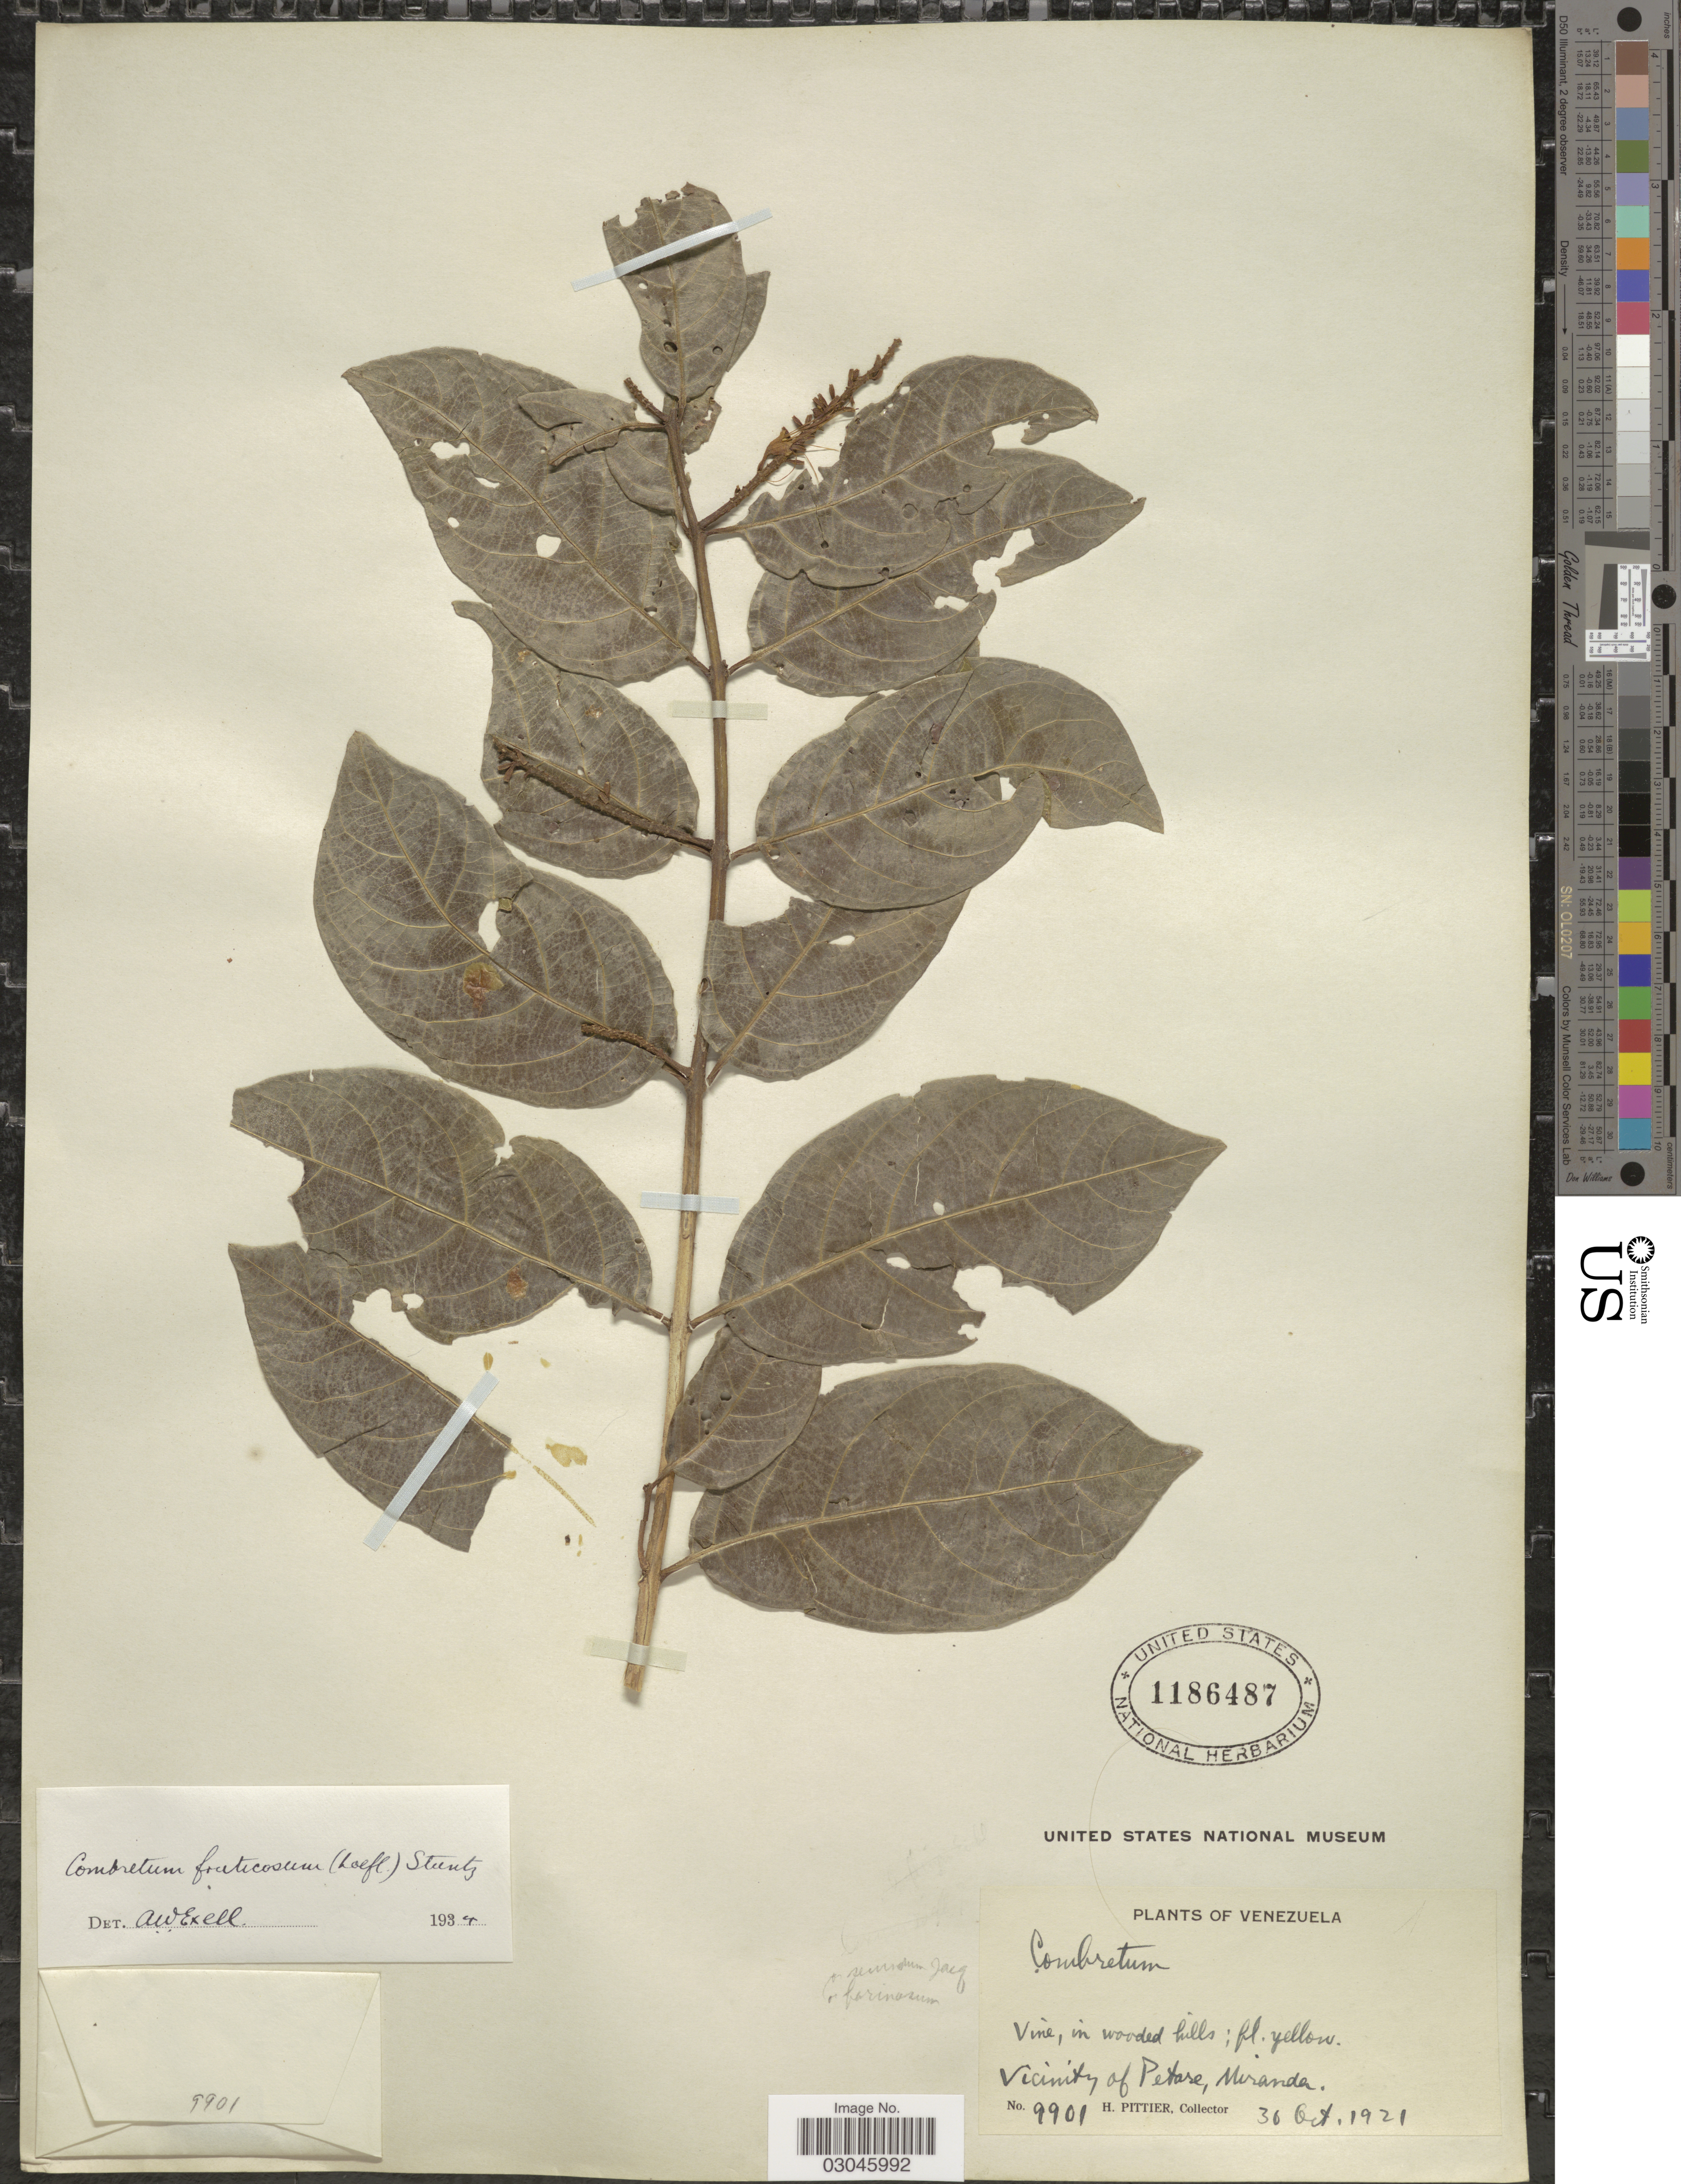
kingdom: Plantae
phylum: Tracheophyta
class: Magnoliopsida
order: Myrtales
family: Combretaceae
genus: Combretum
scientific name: Combretum fruticosum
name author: (Loefl.) Stuntz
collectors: H. F. Pittier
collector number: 9901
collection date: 1921-10-30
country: Venezuela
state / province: Miranda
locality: Vicinity of Petare.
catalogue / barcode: US 1186487